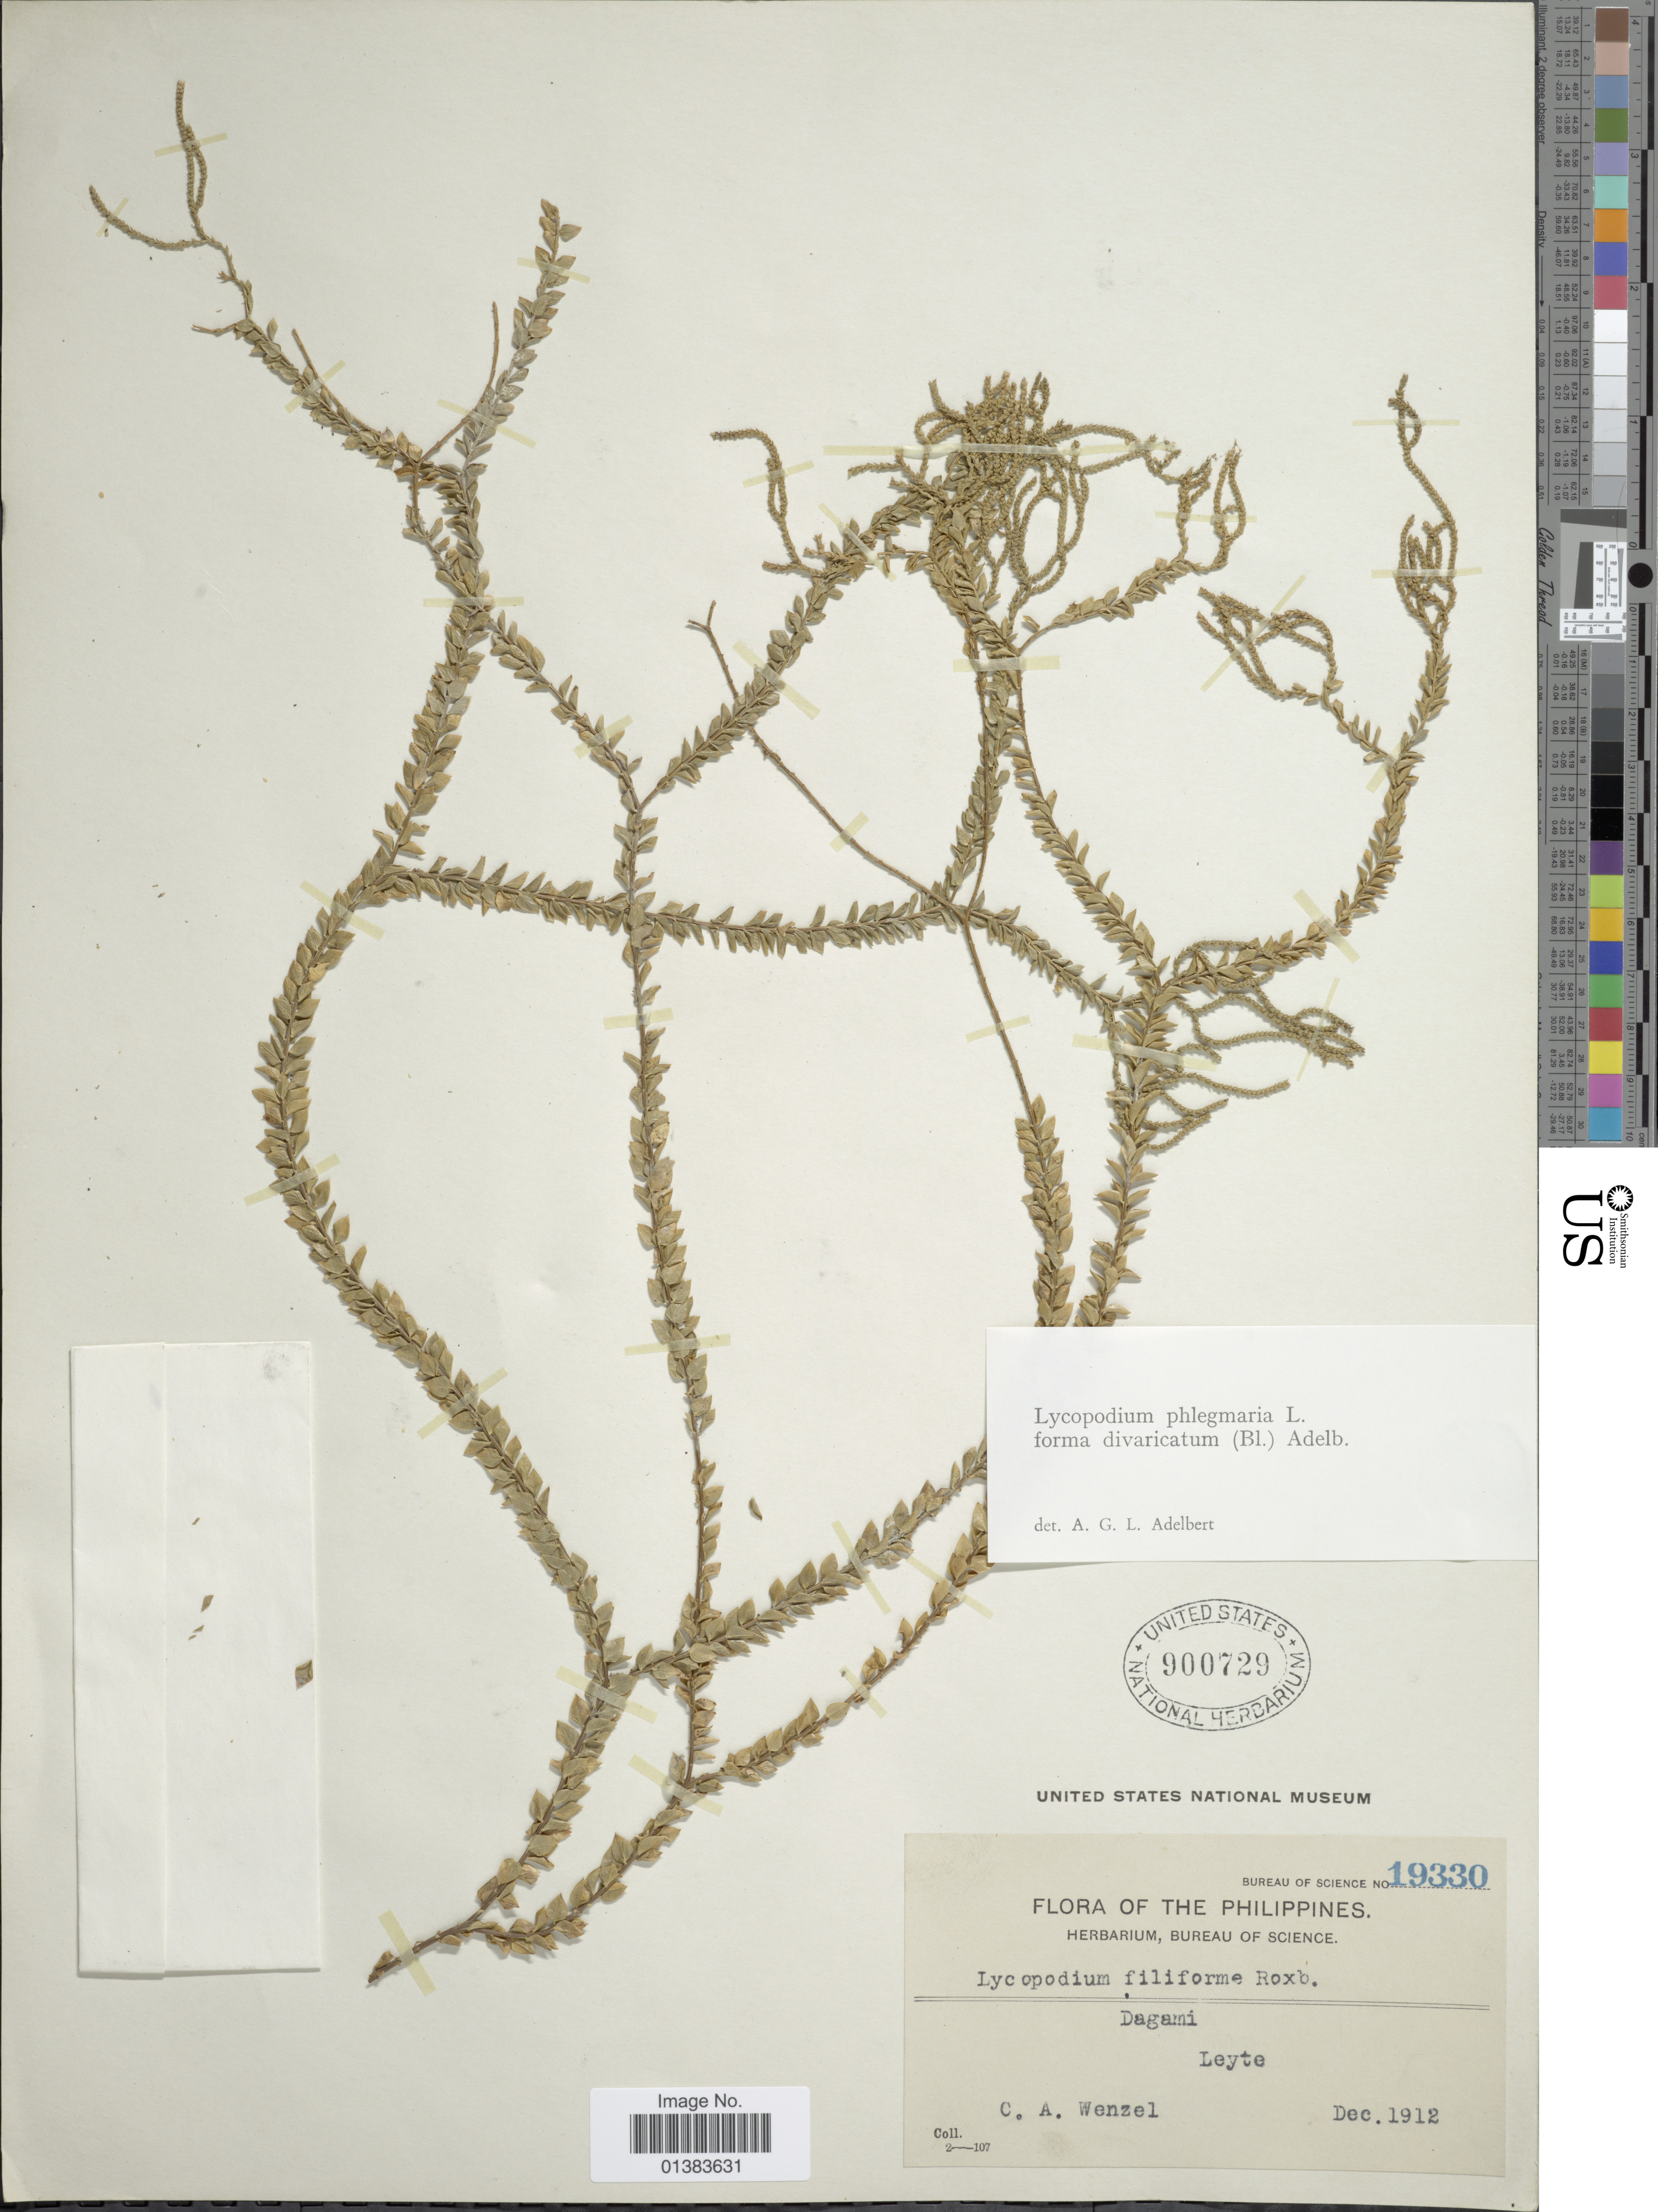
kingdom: Plantae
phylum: Tracheophyta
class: Lycopodiopsida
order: Lycopodiales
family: Lycopodiaceae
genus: Phlegmariurus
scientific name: Phlegmariurus phlegmaria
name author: (L.) Holub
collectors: C. Wenzel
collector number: Bureau of Science 19330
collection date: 1912-12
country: Philippines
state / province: Eastern Visayas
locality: Dagami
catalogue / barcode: US 900729